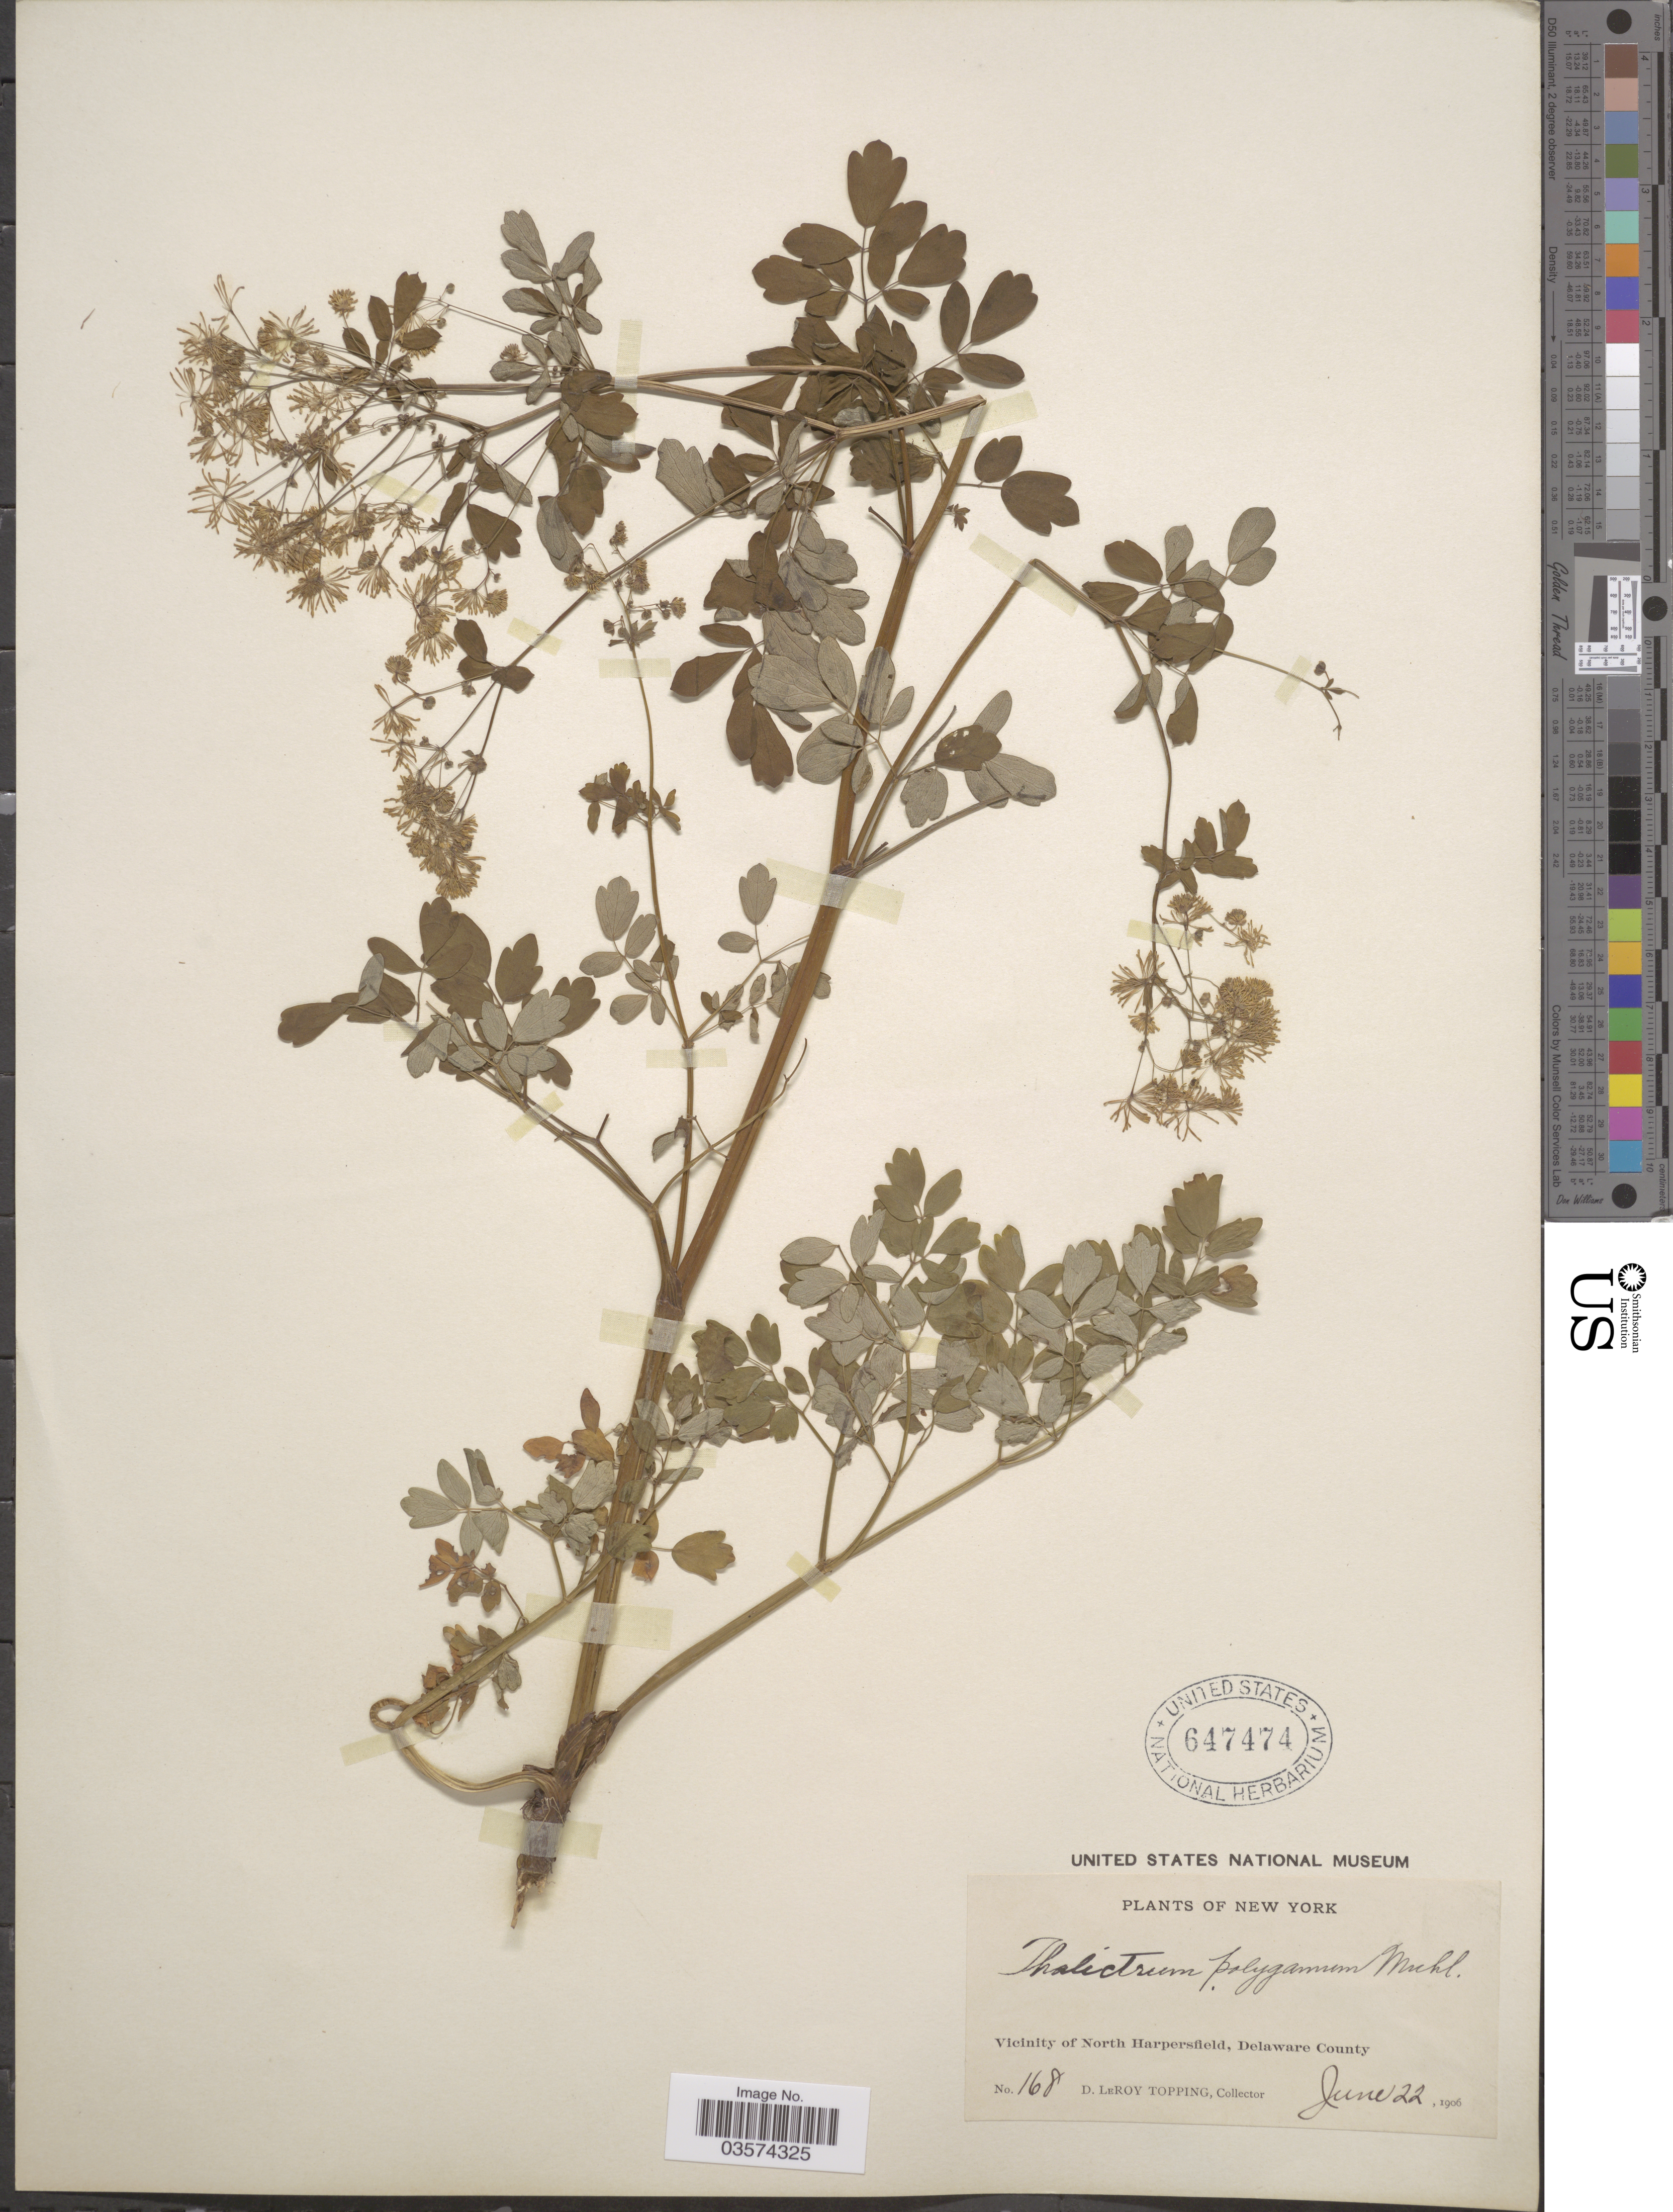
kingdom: Plantae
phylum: Tracheophyta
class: Magnoliopsida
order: Ranunculales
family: Ranunculaceae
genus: Thalictrum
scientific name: Thalictrum pubescens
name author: Pursh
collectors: D. L. Topping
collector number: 168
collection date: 1906-06-22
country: United States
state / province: New York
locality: Vicinity of North Harpersfield, Delaware County.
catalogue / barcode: US 647474